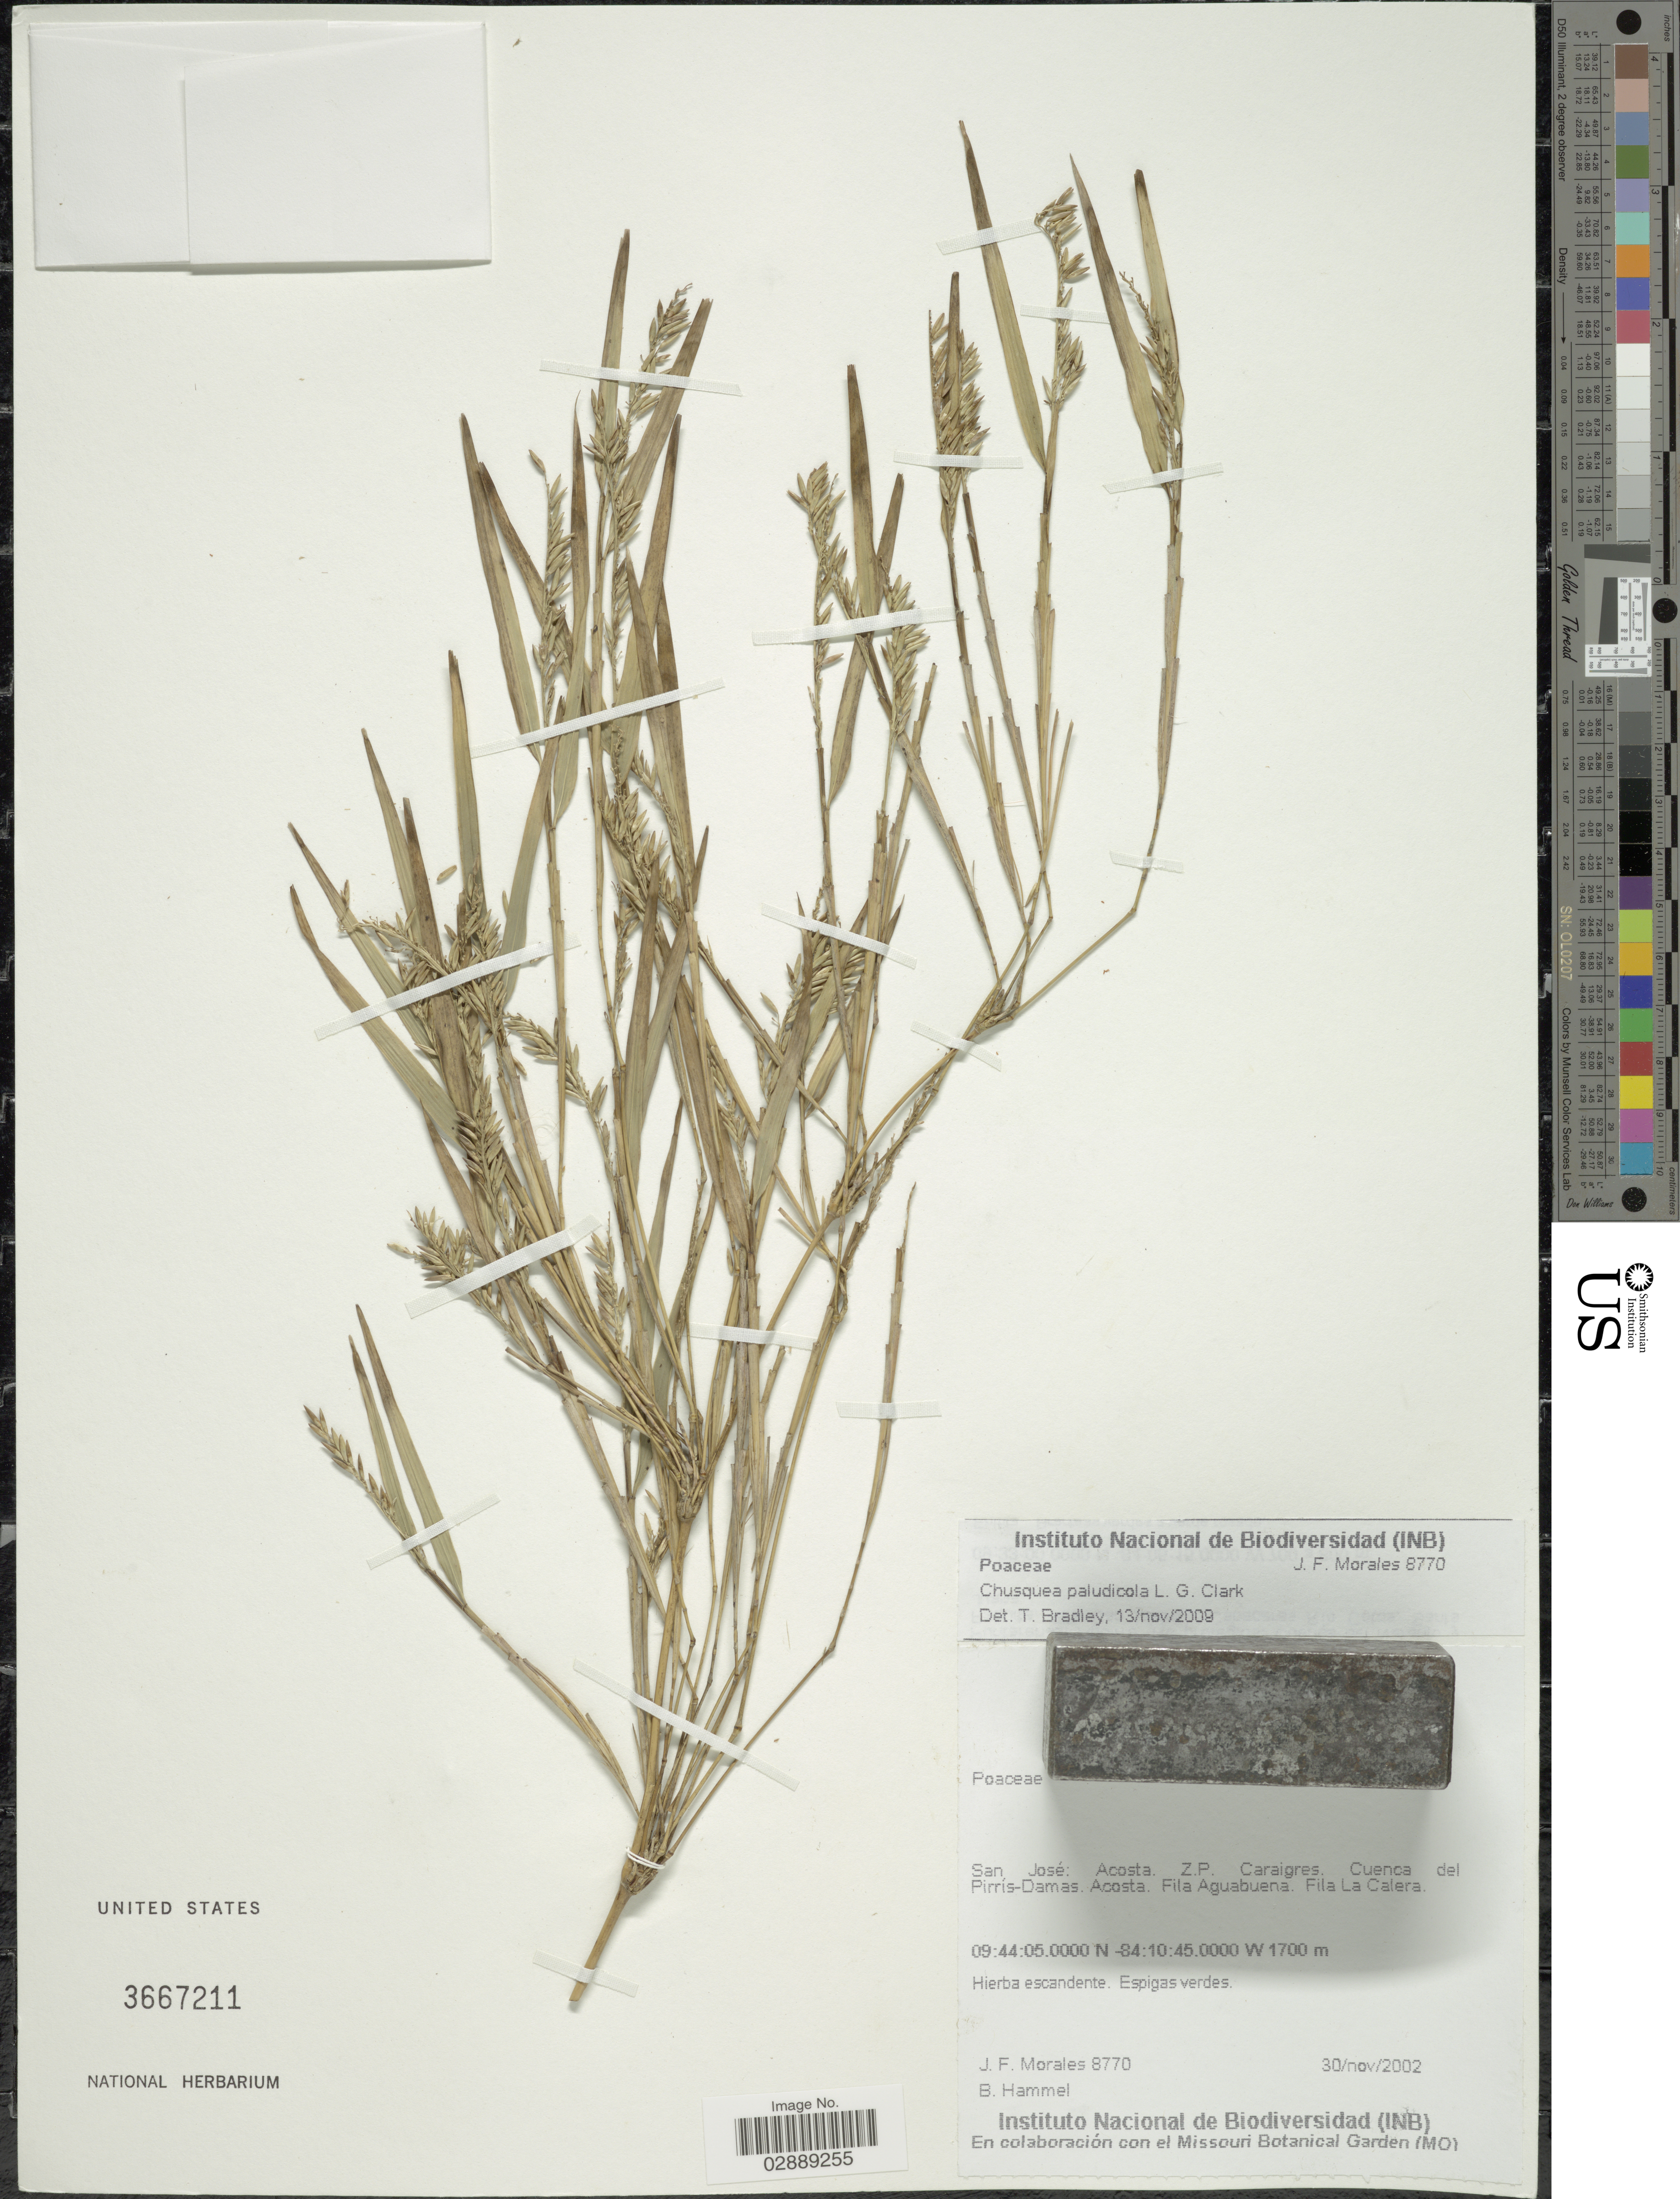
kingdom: Plantae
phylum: Tracheophyta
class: Liliopsida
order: Poales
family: Poaceae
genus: Chusquea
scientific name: Chusquea paludicola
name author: L.G. Clark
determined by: Bradley, T.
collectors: J. F. Morales & B. Hammel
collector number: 8770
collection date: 2002-11-30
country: Costa Rica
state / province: San José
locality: Acosta. Z.P. Caraigres. Cuenca del Pirris-Damas. Fila Aguabuena. Fila La Calera.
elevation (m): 1700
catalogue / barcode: US 3667211